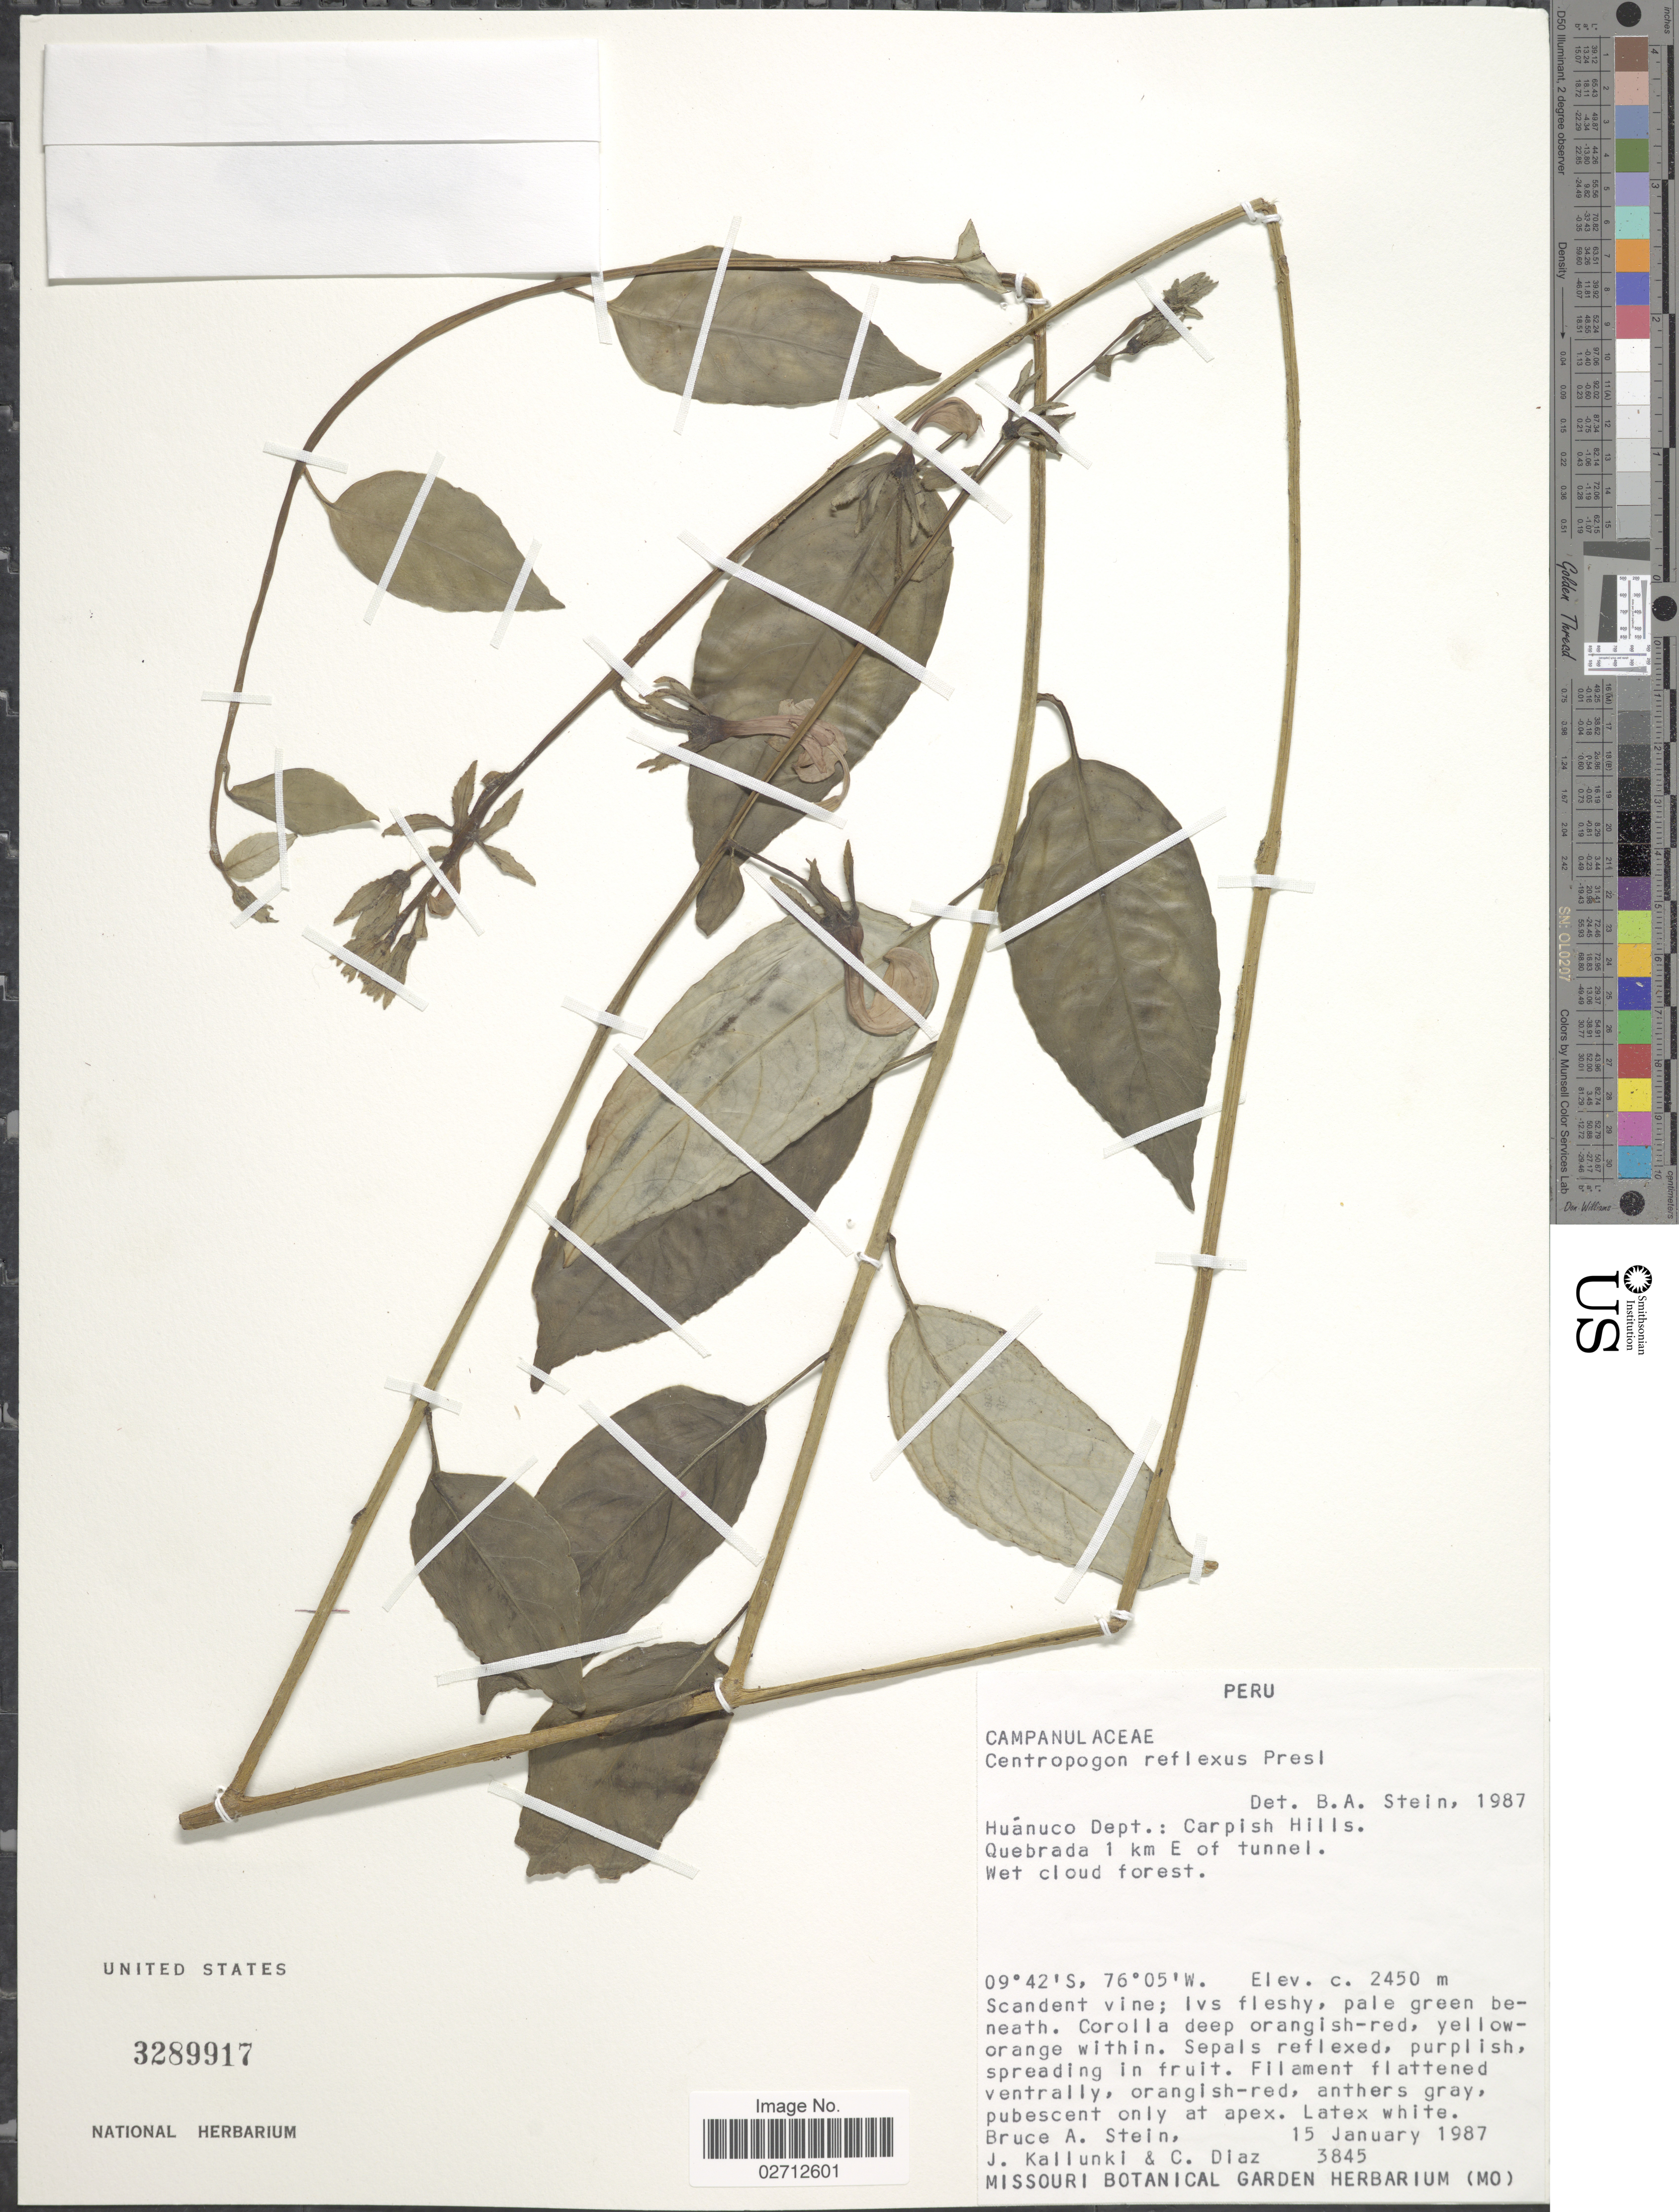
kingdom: Plantae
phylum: Tracheophyta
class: Magnoliopsida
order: Asterales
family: Campanulaceae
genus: Centropogon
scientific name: Centropogon reflexus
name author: C. Presl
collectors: B. A. Stein, J. Kallunki & C. Díaz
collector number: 3845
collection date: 1987-01-15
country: Peru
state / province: Huánuco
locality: Dept.: Carpish Hills. Quebrada 1 km E of tunnel.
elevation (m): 2450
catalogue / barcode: US 3289917